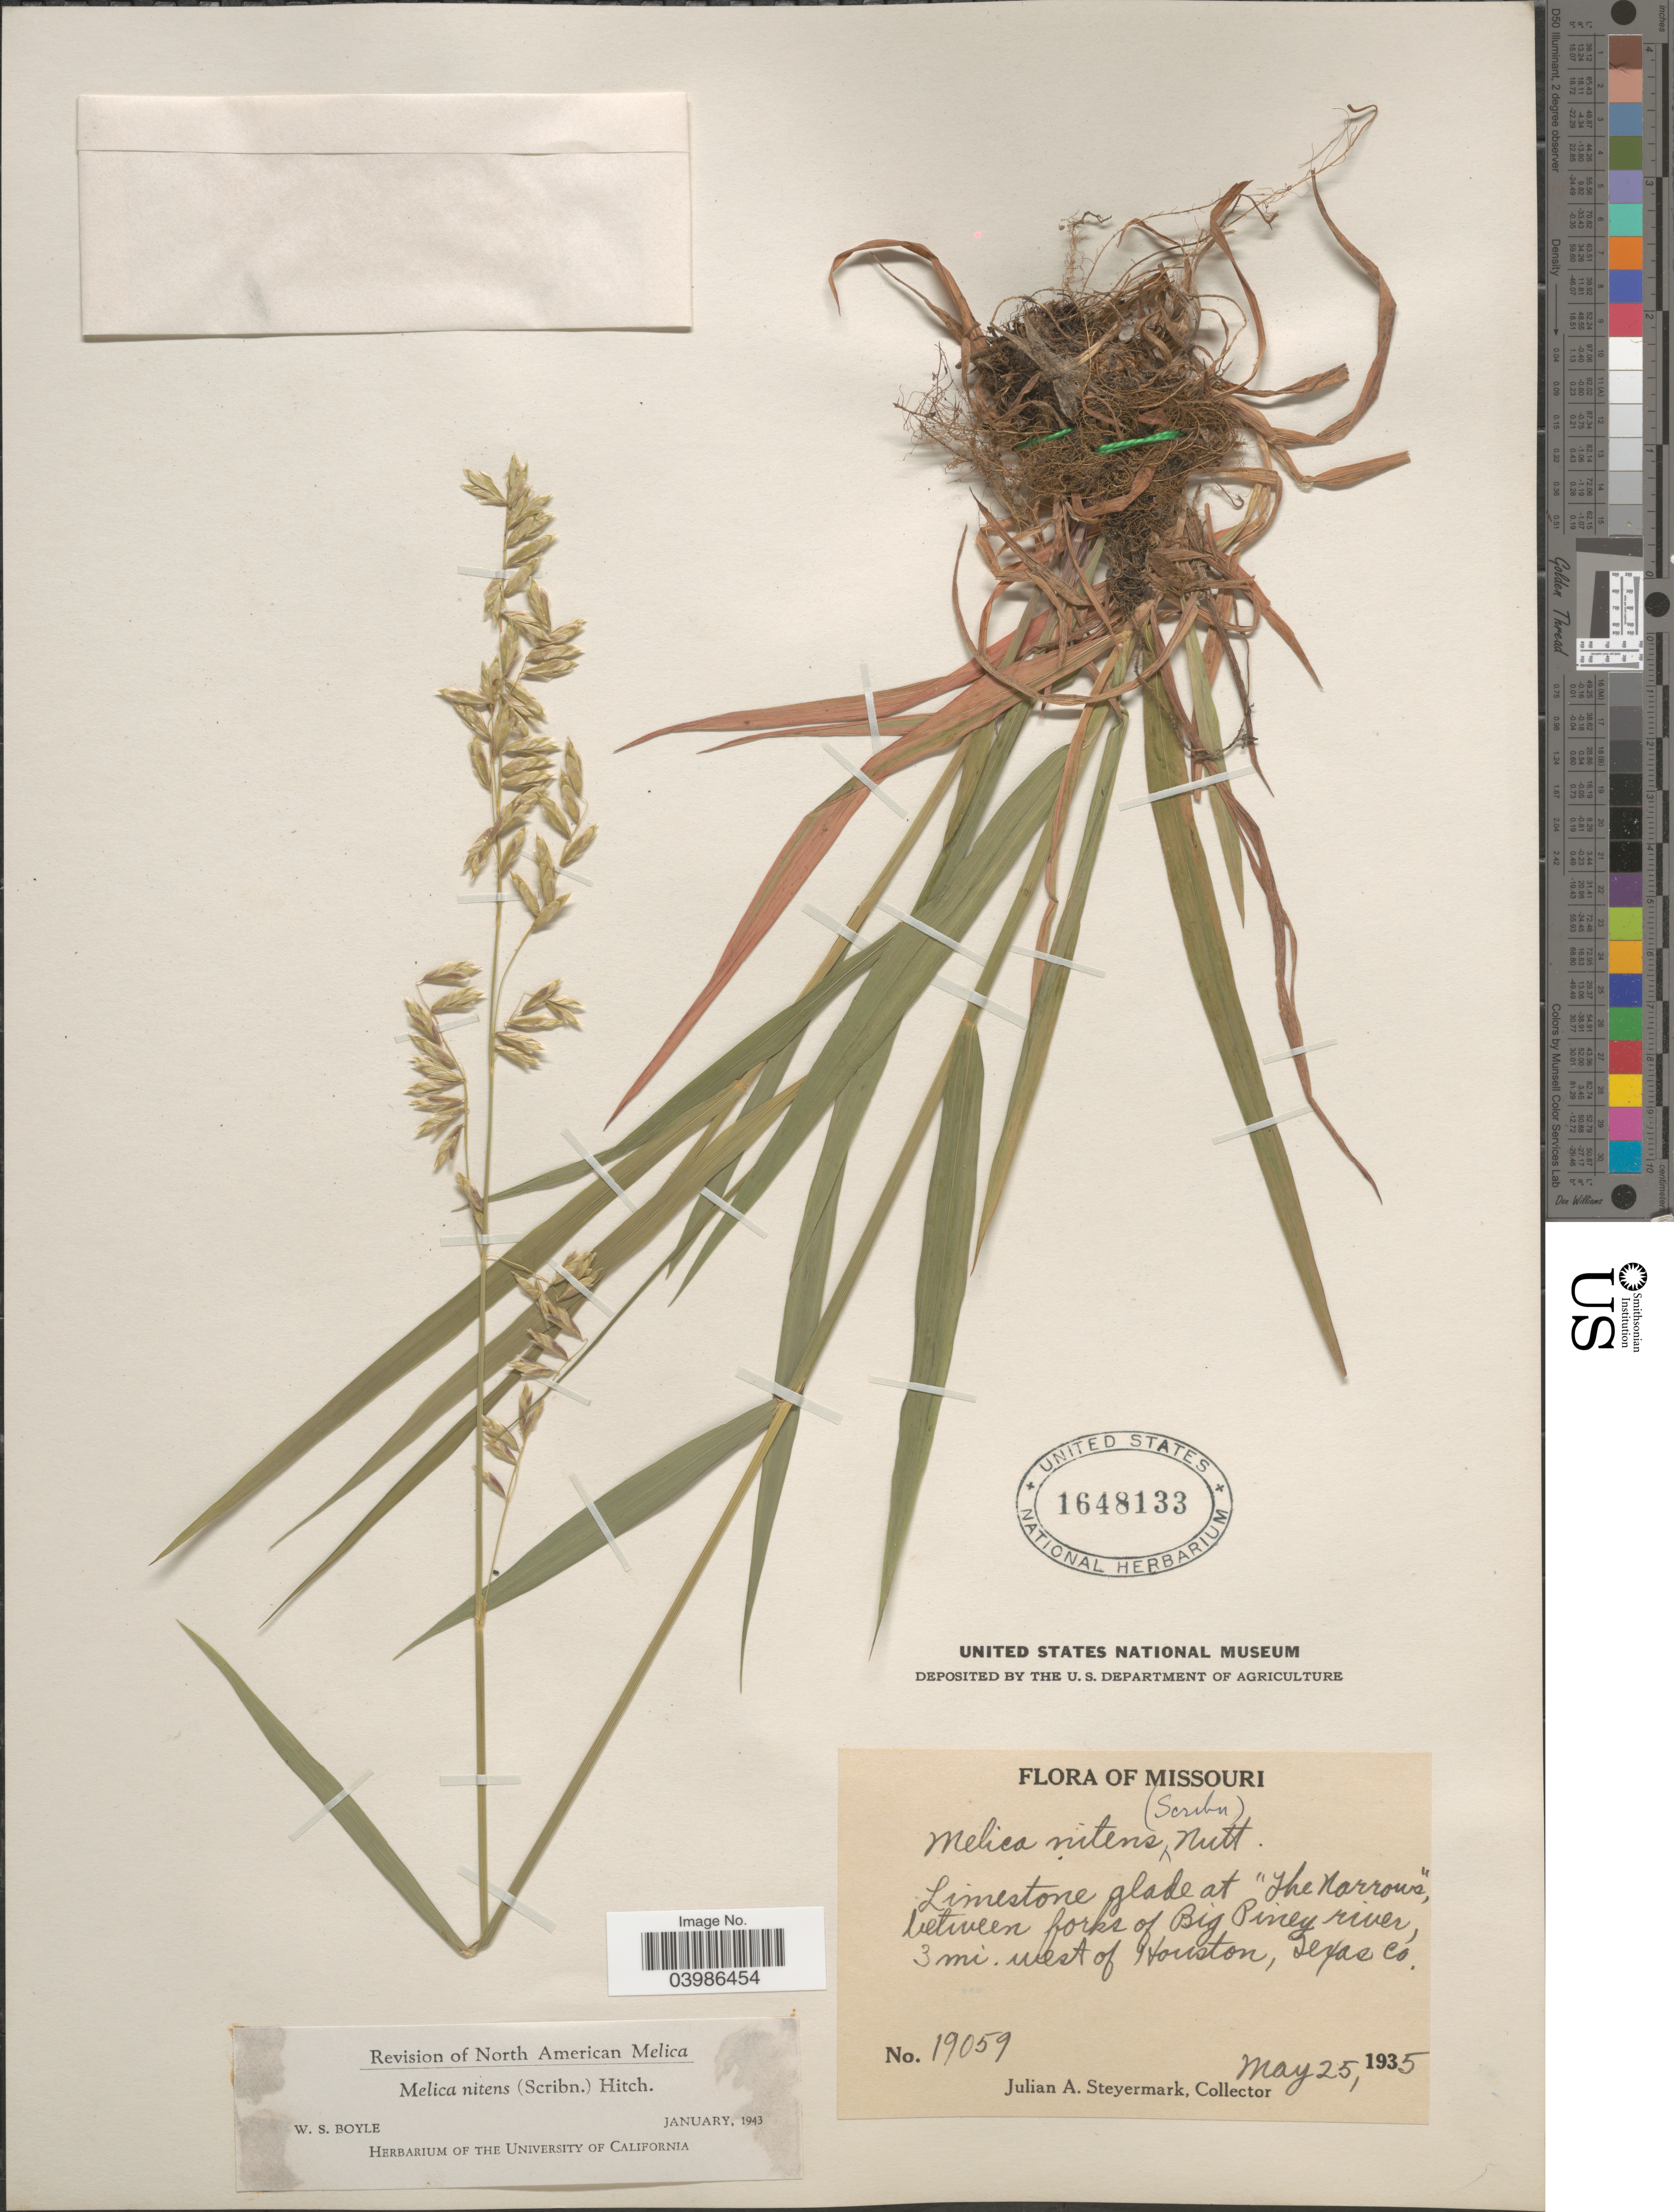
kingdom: Plantae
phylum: Tracheophyta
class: Liliopsida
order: Poales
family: Poaceae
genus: Melica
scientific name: Melica nitens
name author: (Scribn.) Nutt. ex Piper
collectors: J. Steyermark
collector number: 19059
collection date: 1935-05-25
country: United States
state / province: Missouri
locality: Limestone glade at "The Narrows", between forks of Big Piney river, 3 mi. west of Houston, Texas Co.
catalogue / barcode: US 1648133